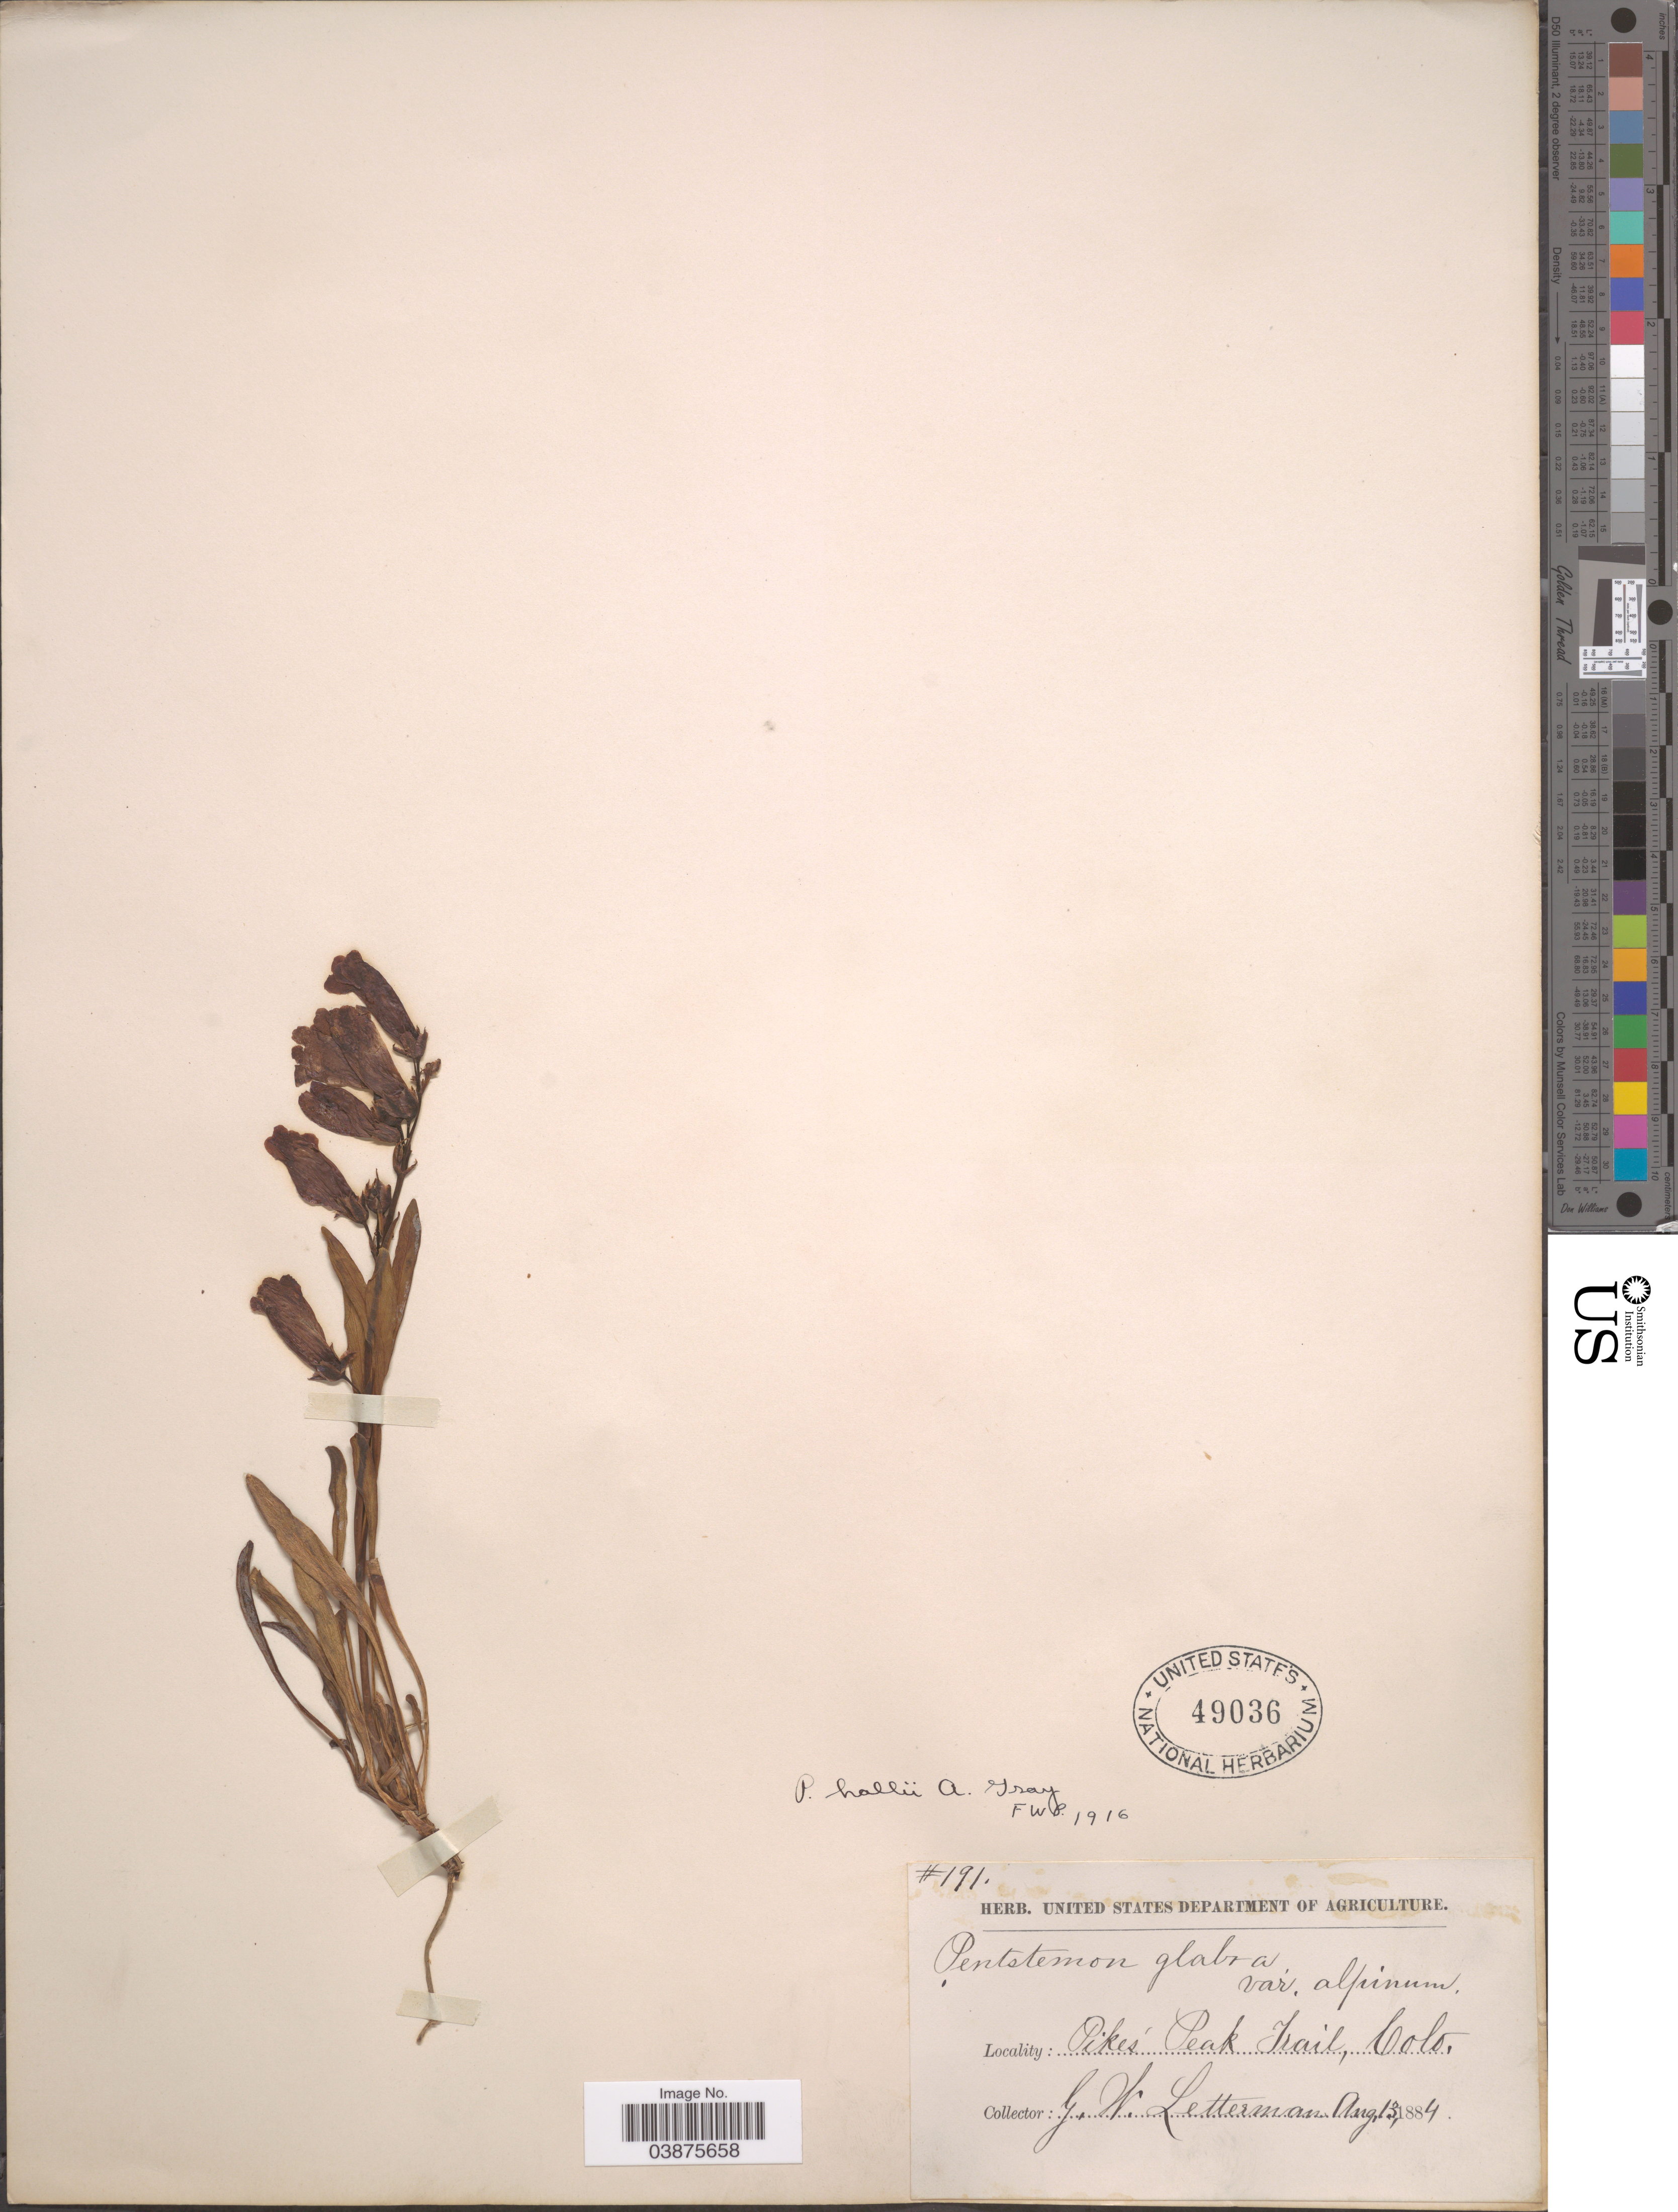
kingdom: Plantae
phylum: Tracheophyta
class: Magnoliopsida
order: Lamiales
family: Plantaginaceae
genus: Penstemon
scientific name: Penstemon hallii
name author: A. Gray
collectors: G. W. Letterman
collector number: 191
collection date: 1884-08-13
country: United States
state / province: Colorado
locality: Pikes' Peak Trail.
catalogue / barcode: US 49036